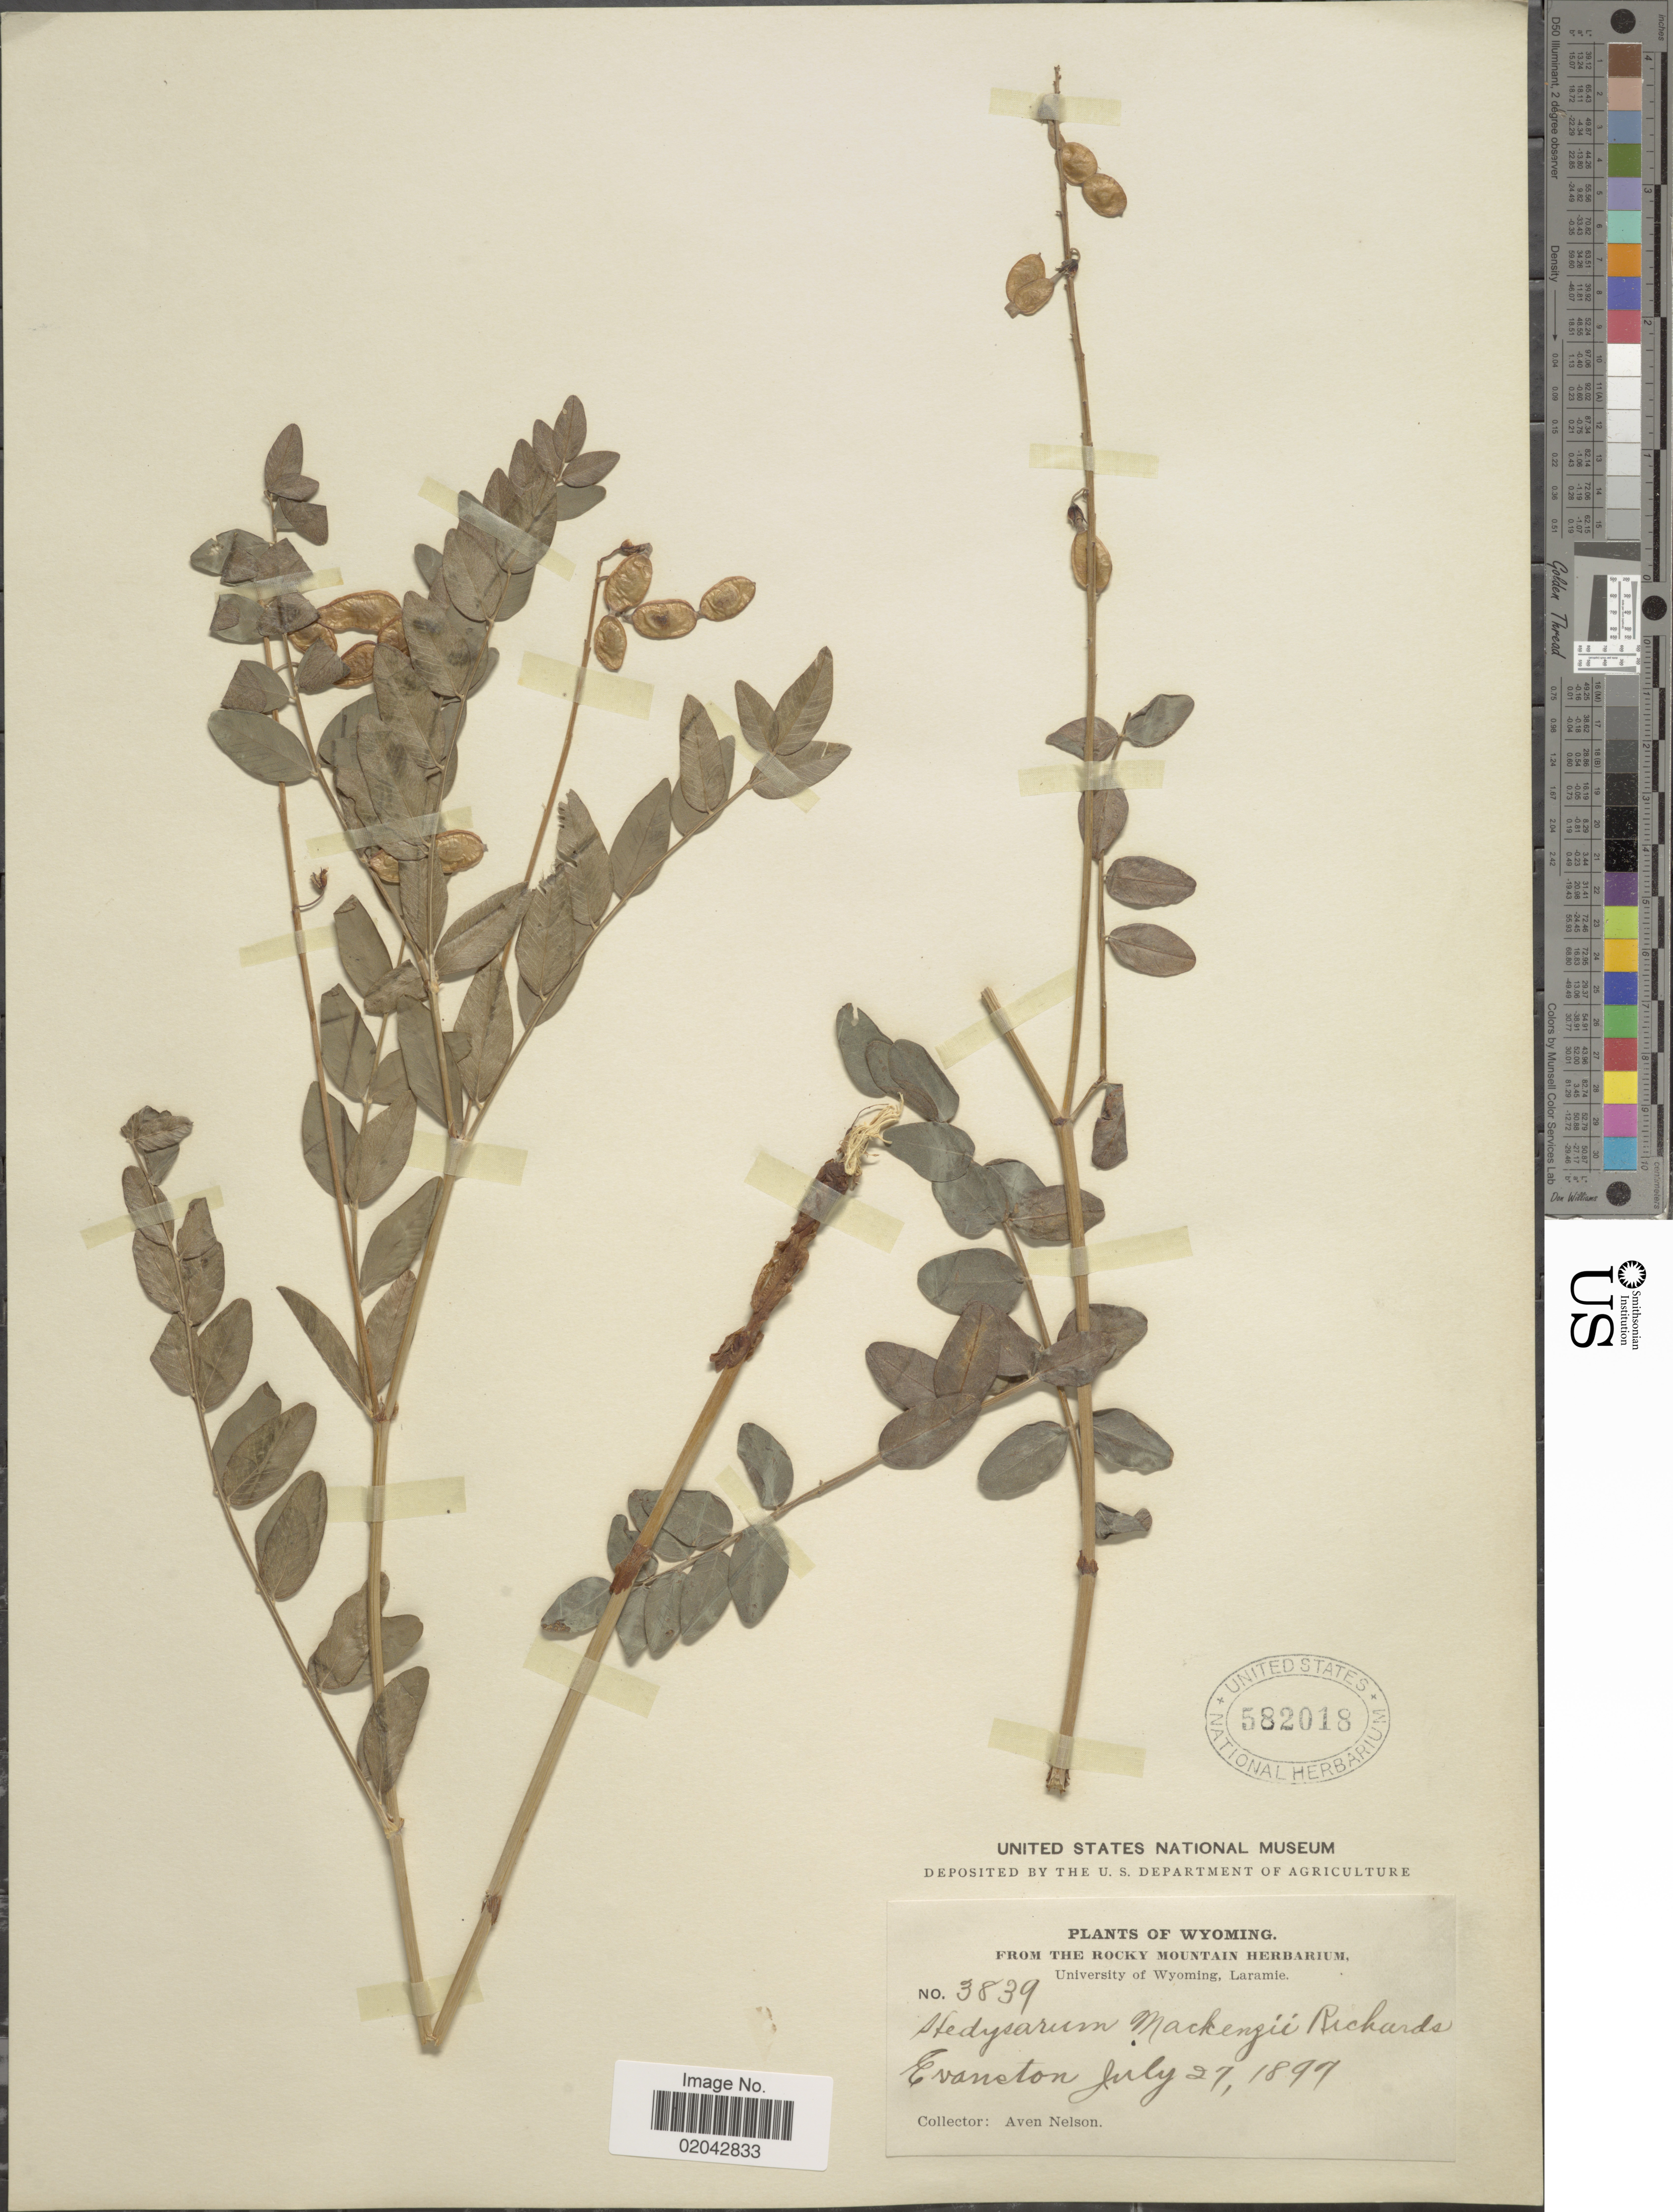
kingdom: Plantae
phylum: Tracheophyta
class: Magnoliopsida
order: Fabales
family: Fabaceae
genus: Hedysarum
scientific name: Hedysarum sp.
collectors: A. Nelson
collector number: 3839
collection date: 1899-07-27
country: United States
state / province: Wyoming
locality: Hedysarum Mackenzie Richards Evanston [unsure placement]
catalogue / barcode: US 582018